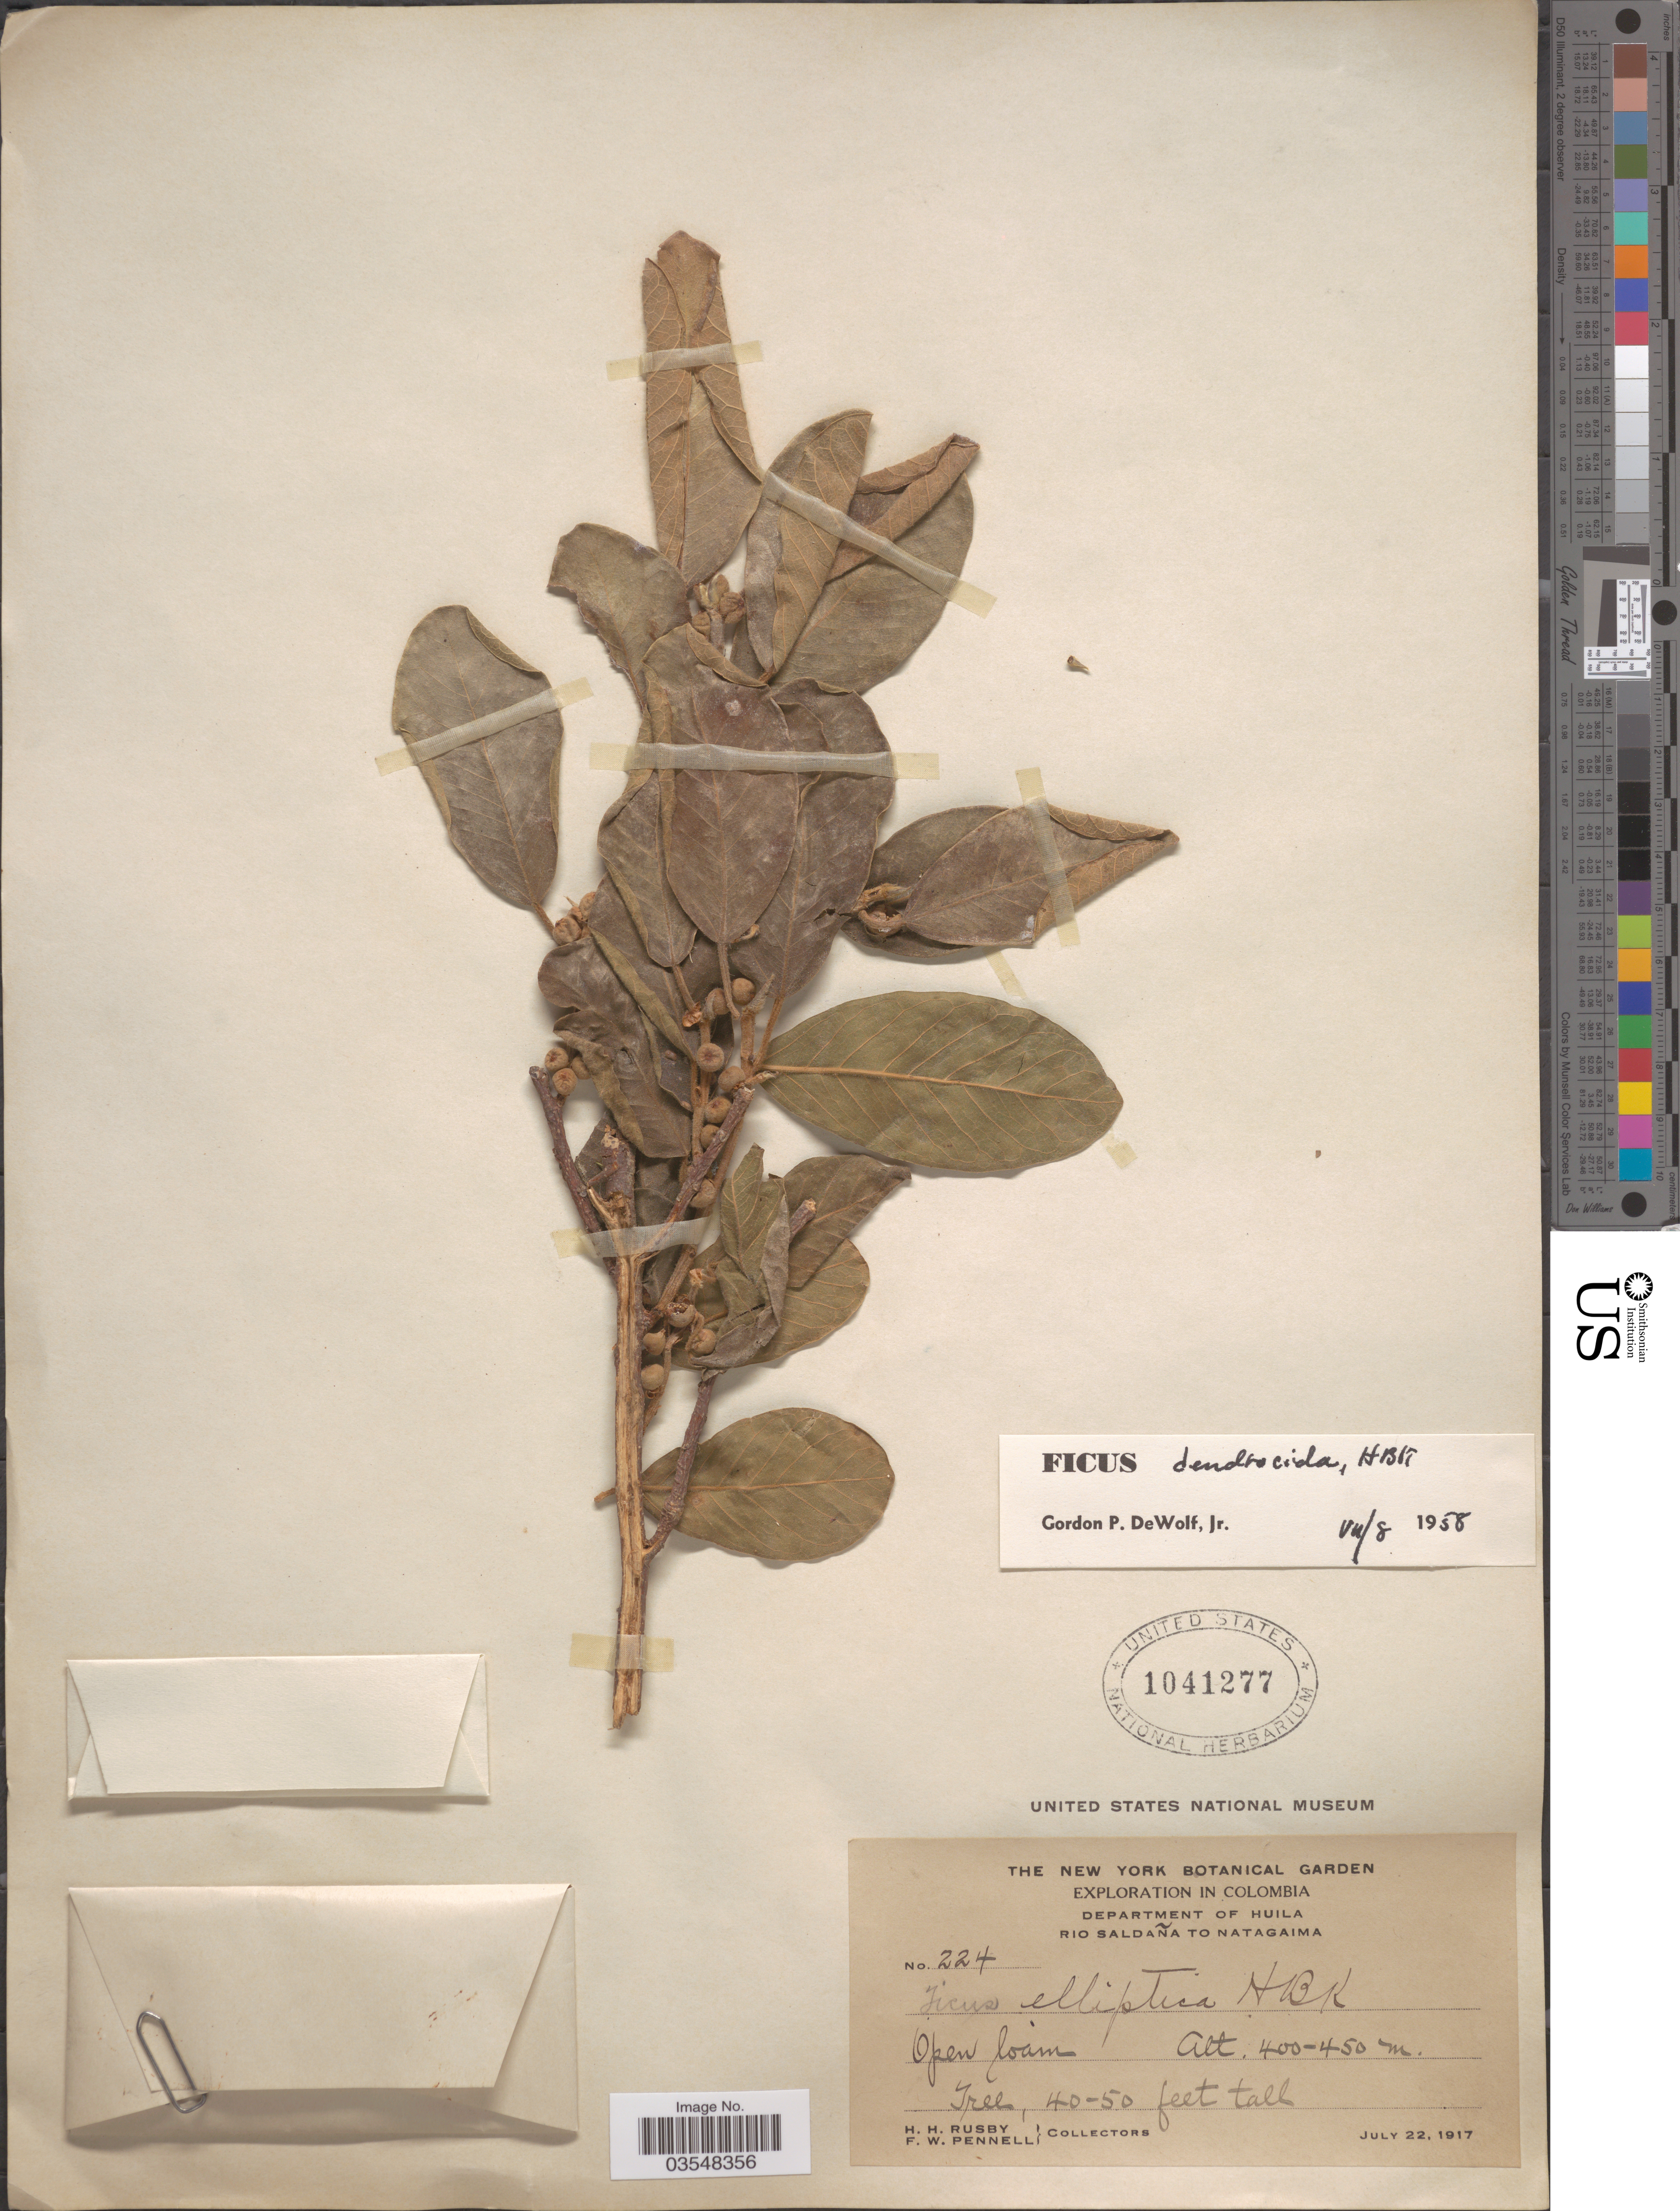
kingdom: Plantae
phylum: Tracheophyta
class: Magnoliopsida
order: Rosales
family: Moraceae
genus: Ficus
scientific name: Ficus dendrocida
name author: Kunth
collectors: H. H. Rusby & F. W. Pennell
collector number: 224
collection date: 1917-07-22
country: Colombia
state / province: Huila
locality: Department of Huila. Rio Saldaña to Natagaima.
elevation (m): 400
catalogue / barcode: US 1041277